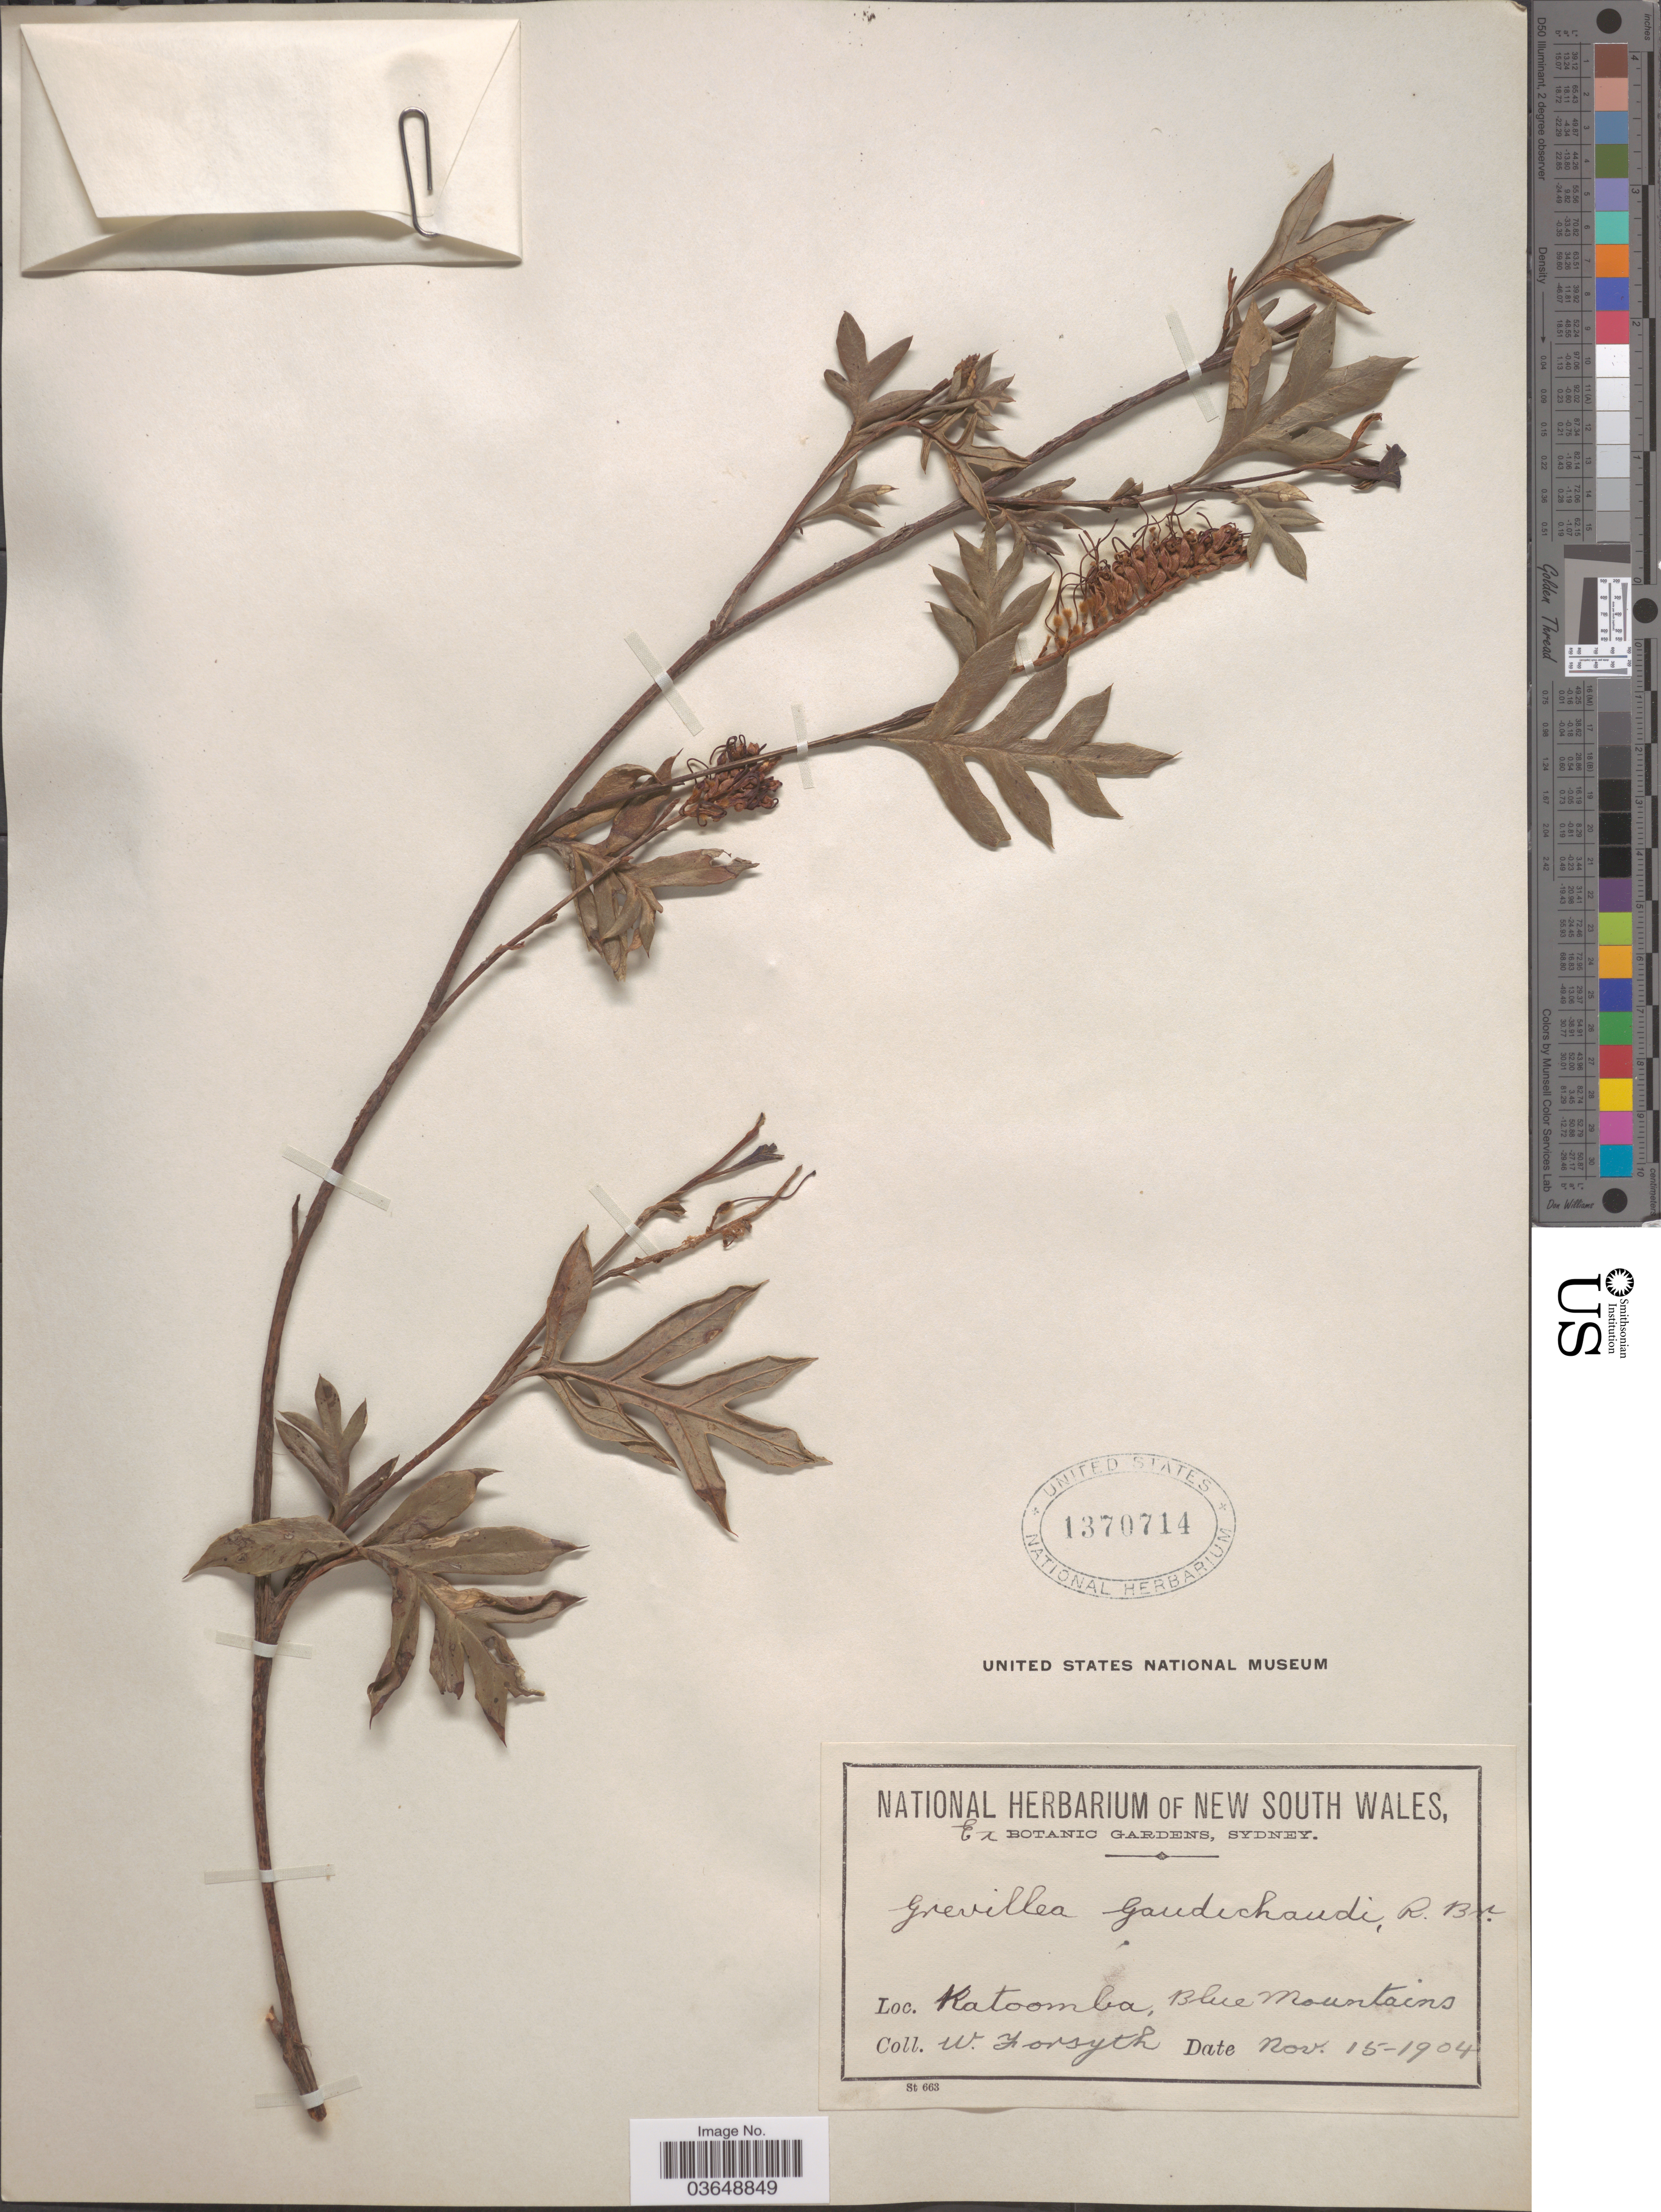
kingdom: Plantae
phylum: Tracheophyta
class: Magnoliopsida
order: Proteales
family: Proteaceae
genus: Grevillea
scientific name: Grevillea gaudichaudii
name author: R. Br. ex Gaudich.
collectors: W. Forsyth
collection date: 1904-11-15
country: Australia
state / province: New South Wales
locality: Katoomba, Blue Mountains.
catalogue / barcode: US 1370714